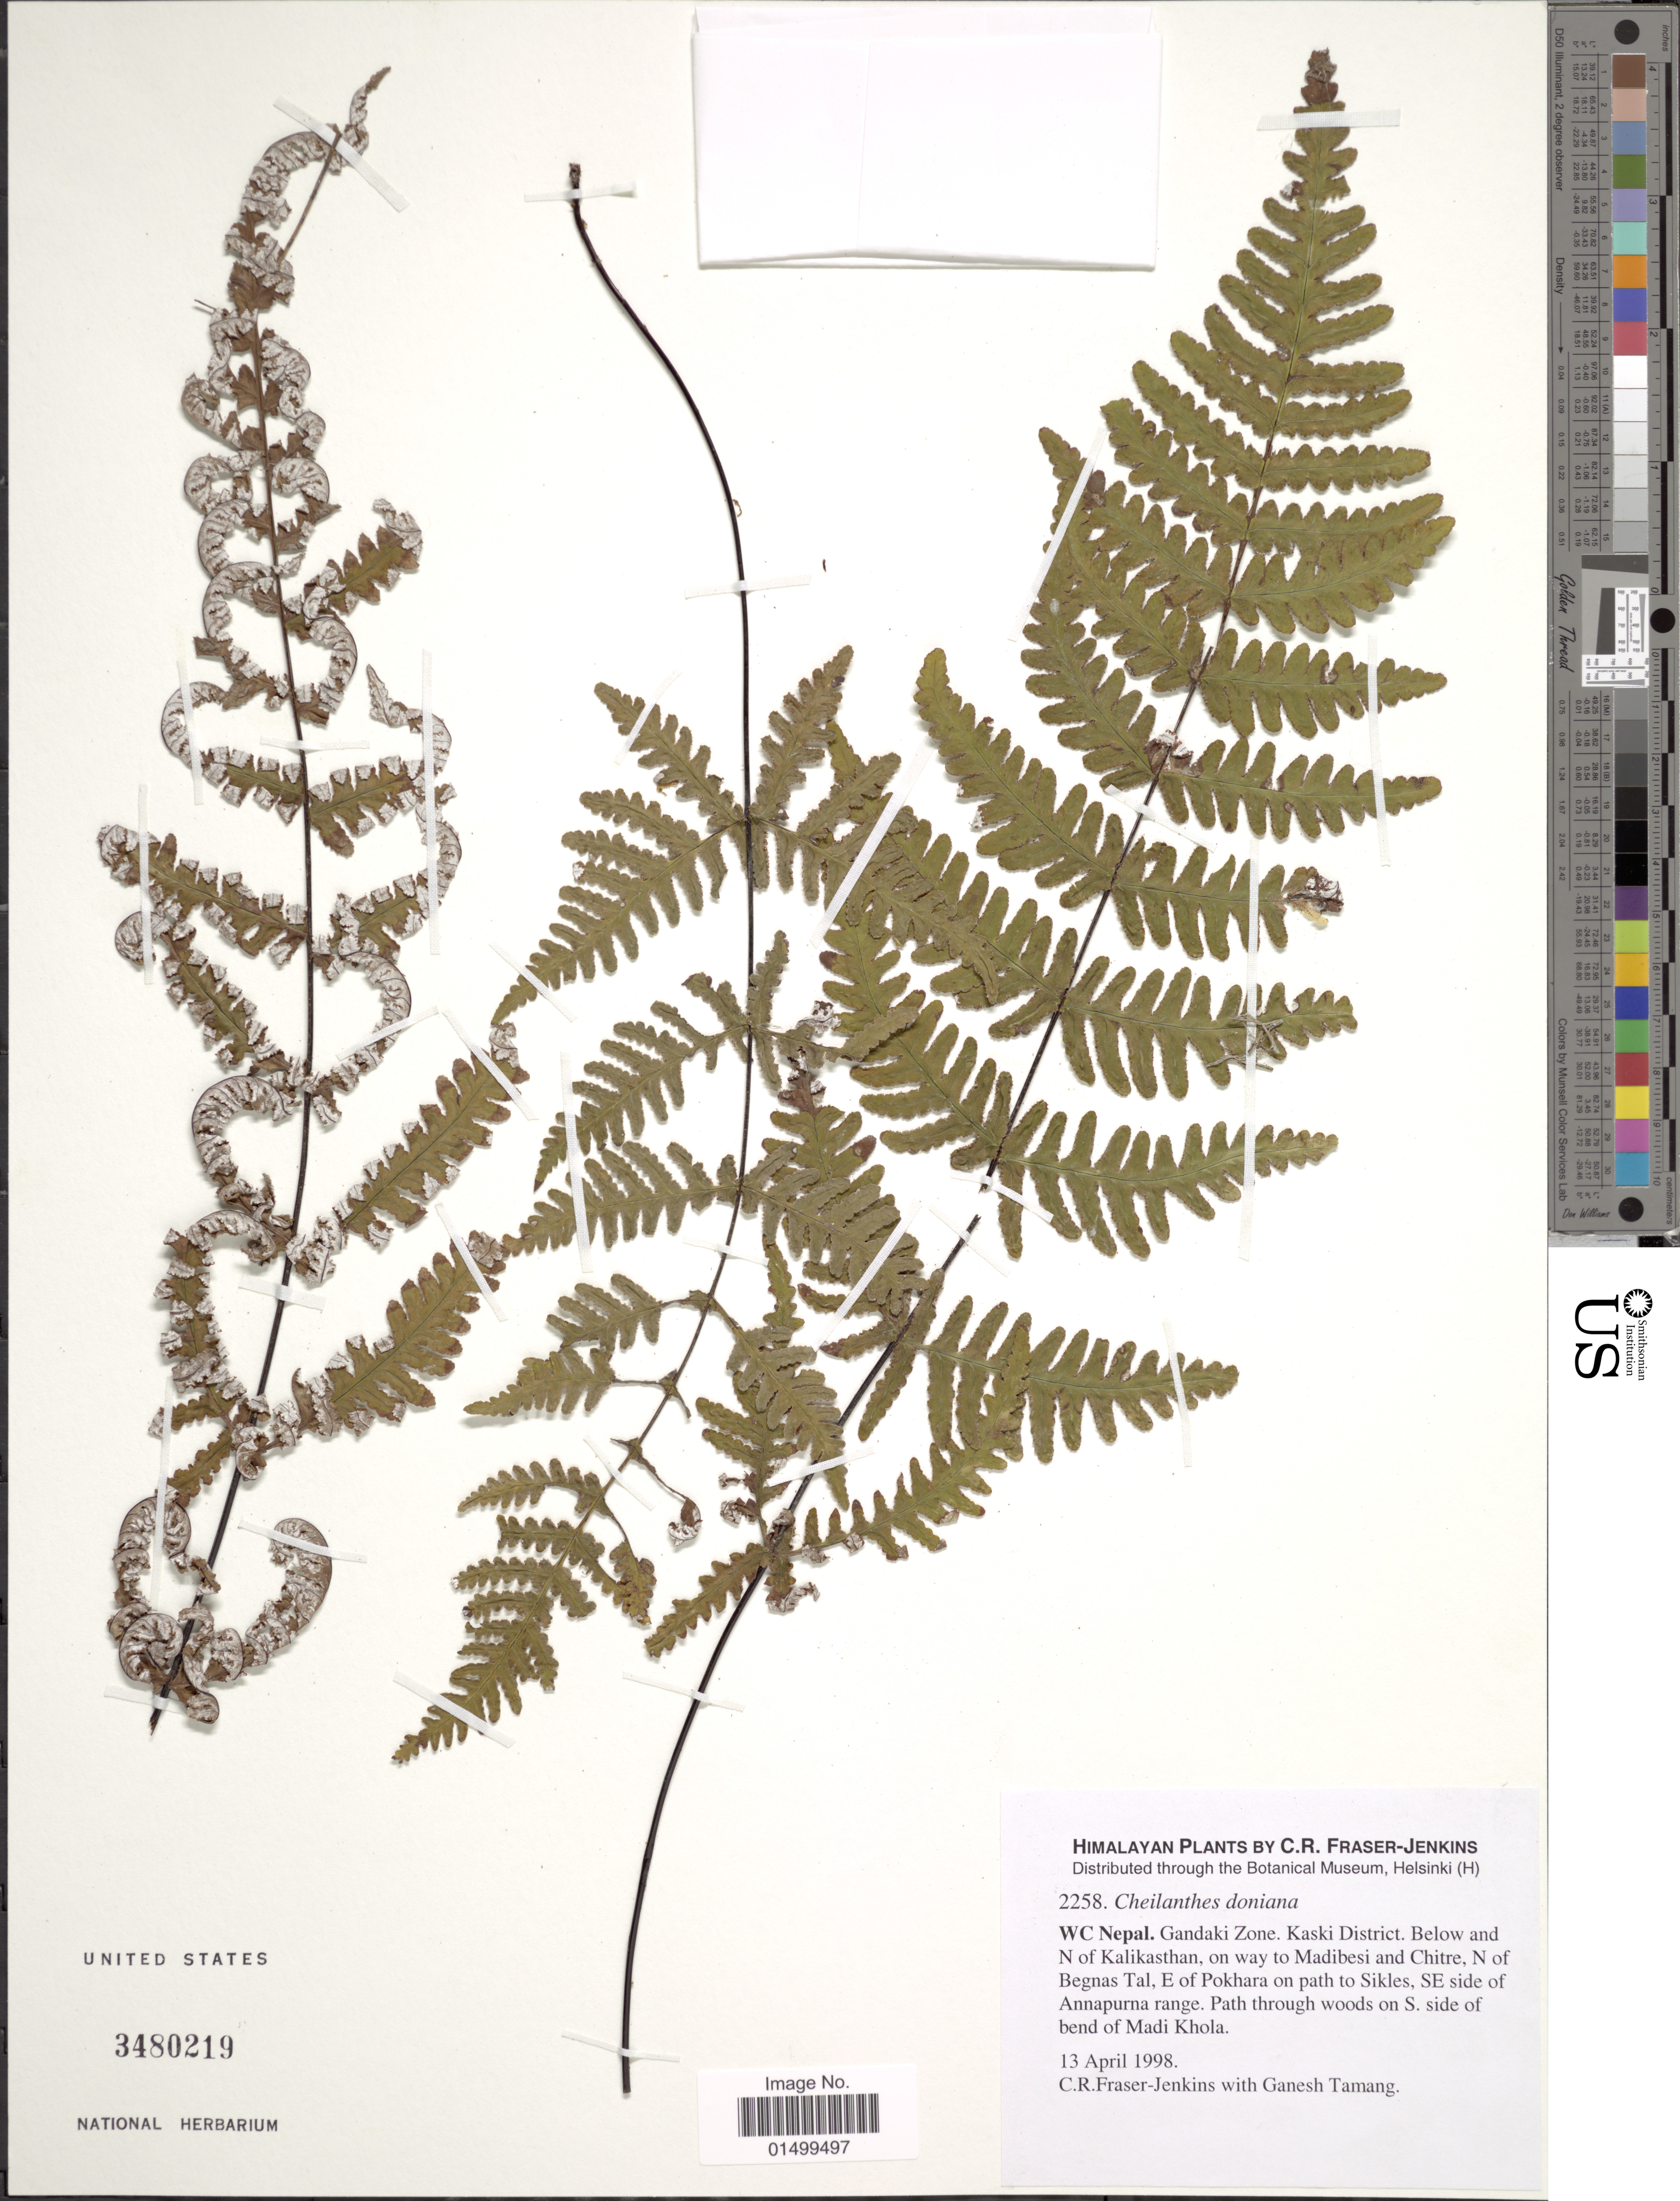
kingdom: Plantae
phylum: Tracheophyta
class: Polypodiopsida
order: Polypodiales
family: Pteridaceae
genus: Cheilanthes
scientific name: Cheilanthes doniana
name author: Fraser-Jenk. & Khullar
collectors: C. R. Fraser-Jenkins & G. Tamang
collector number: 2258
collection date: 1998-04-13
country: Nepal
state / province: Gandaki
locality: Kaski District. Below and N of Kalikasthan, on way to Madibesi and Chitre, n of Begans Tal, E of Pokhara on path to Sikles, SE side of Annapurna range. Path through woods on S. side of bend of Madi Khola.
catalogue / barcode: US 3480219